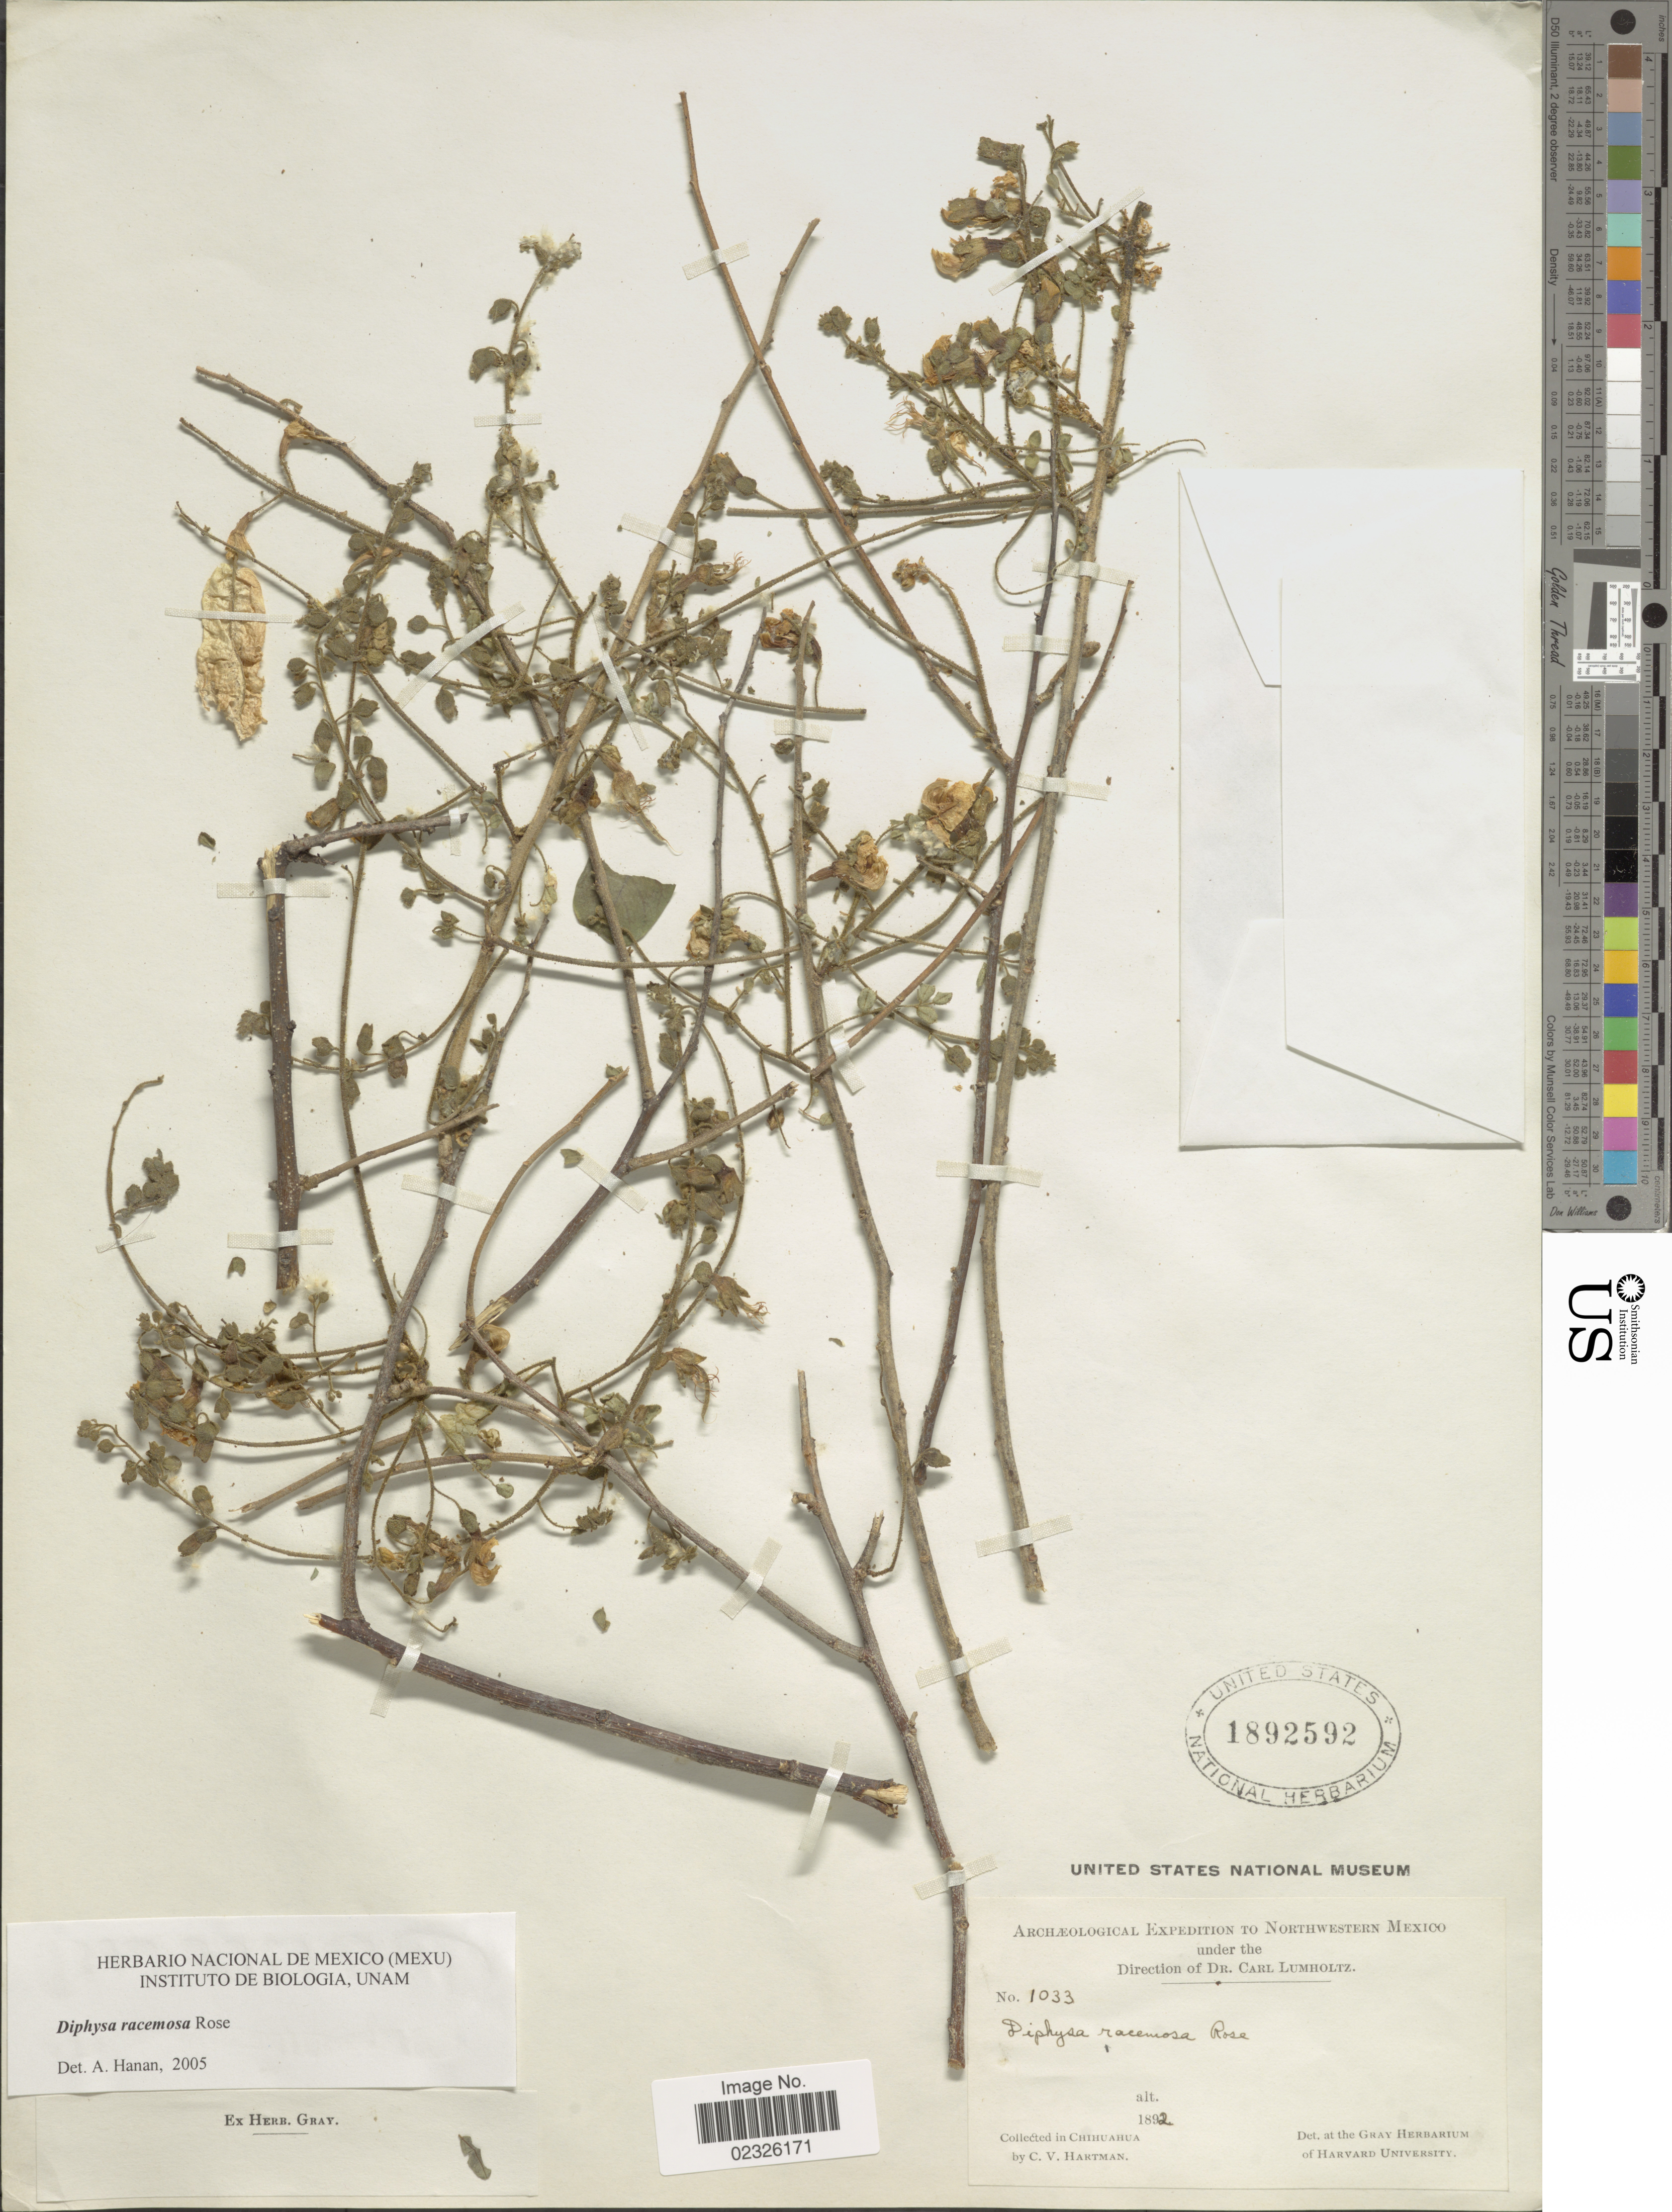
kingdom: Plantae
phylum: Tracheophyta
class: Magnoliopsida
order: Fabales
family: Fabaceae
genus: Diphysa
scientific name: Diphysa racemosa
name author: Rose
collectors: C. V. Hartman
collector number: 1033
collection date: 1892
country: Mexico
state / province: Chihuahua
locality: Northwestern Mexico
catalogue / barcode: US 1892592